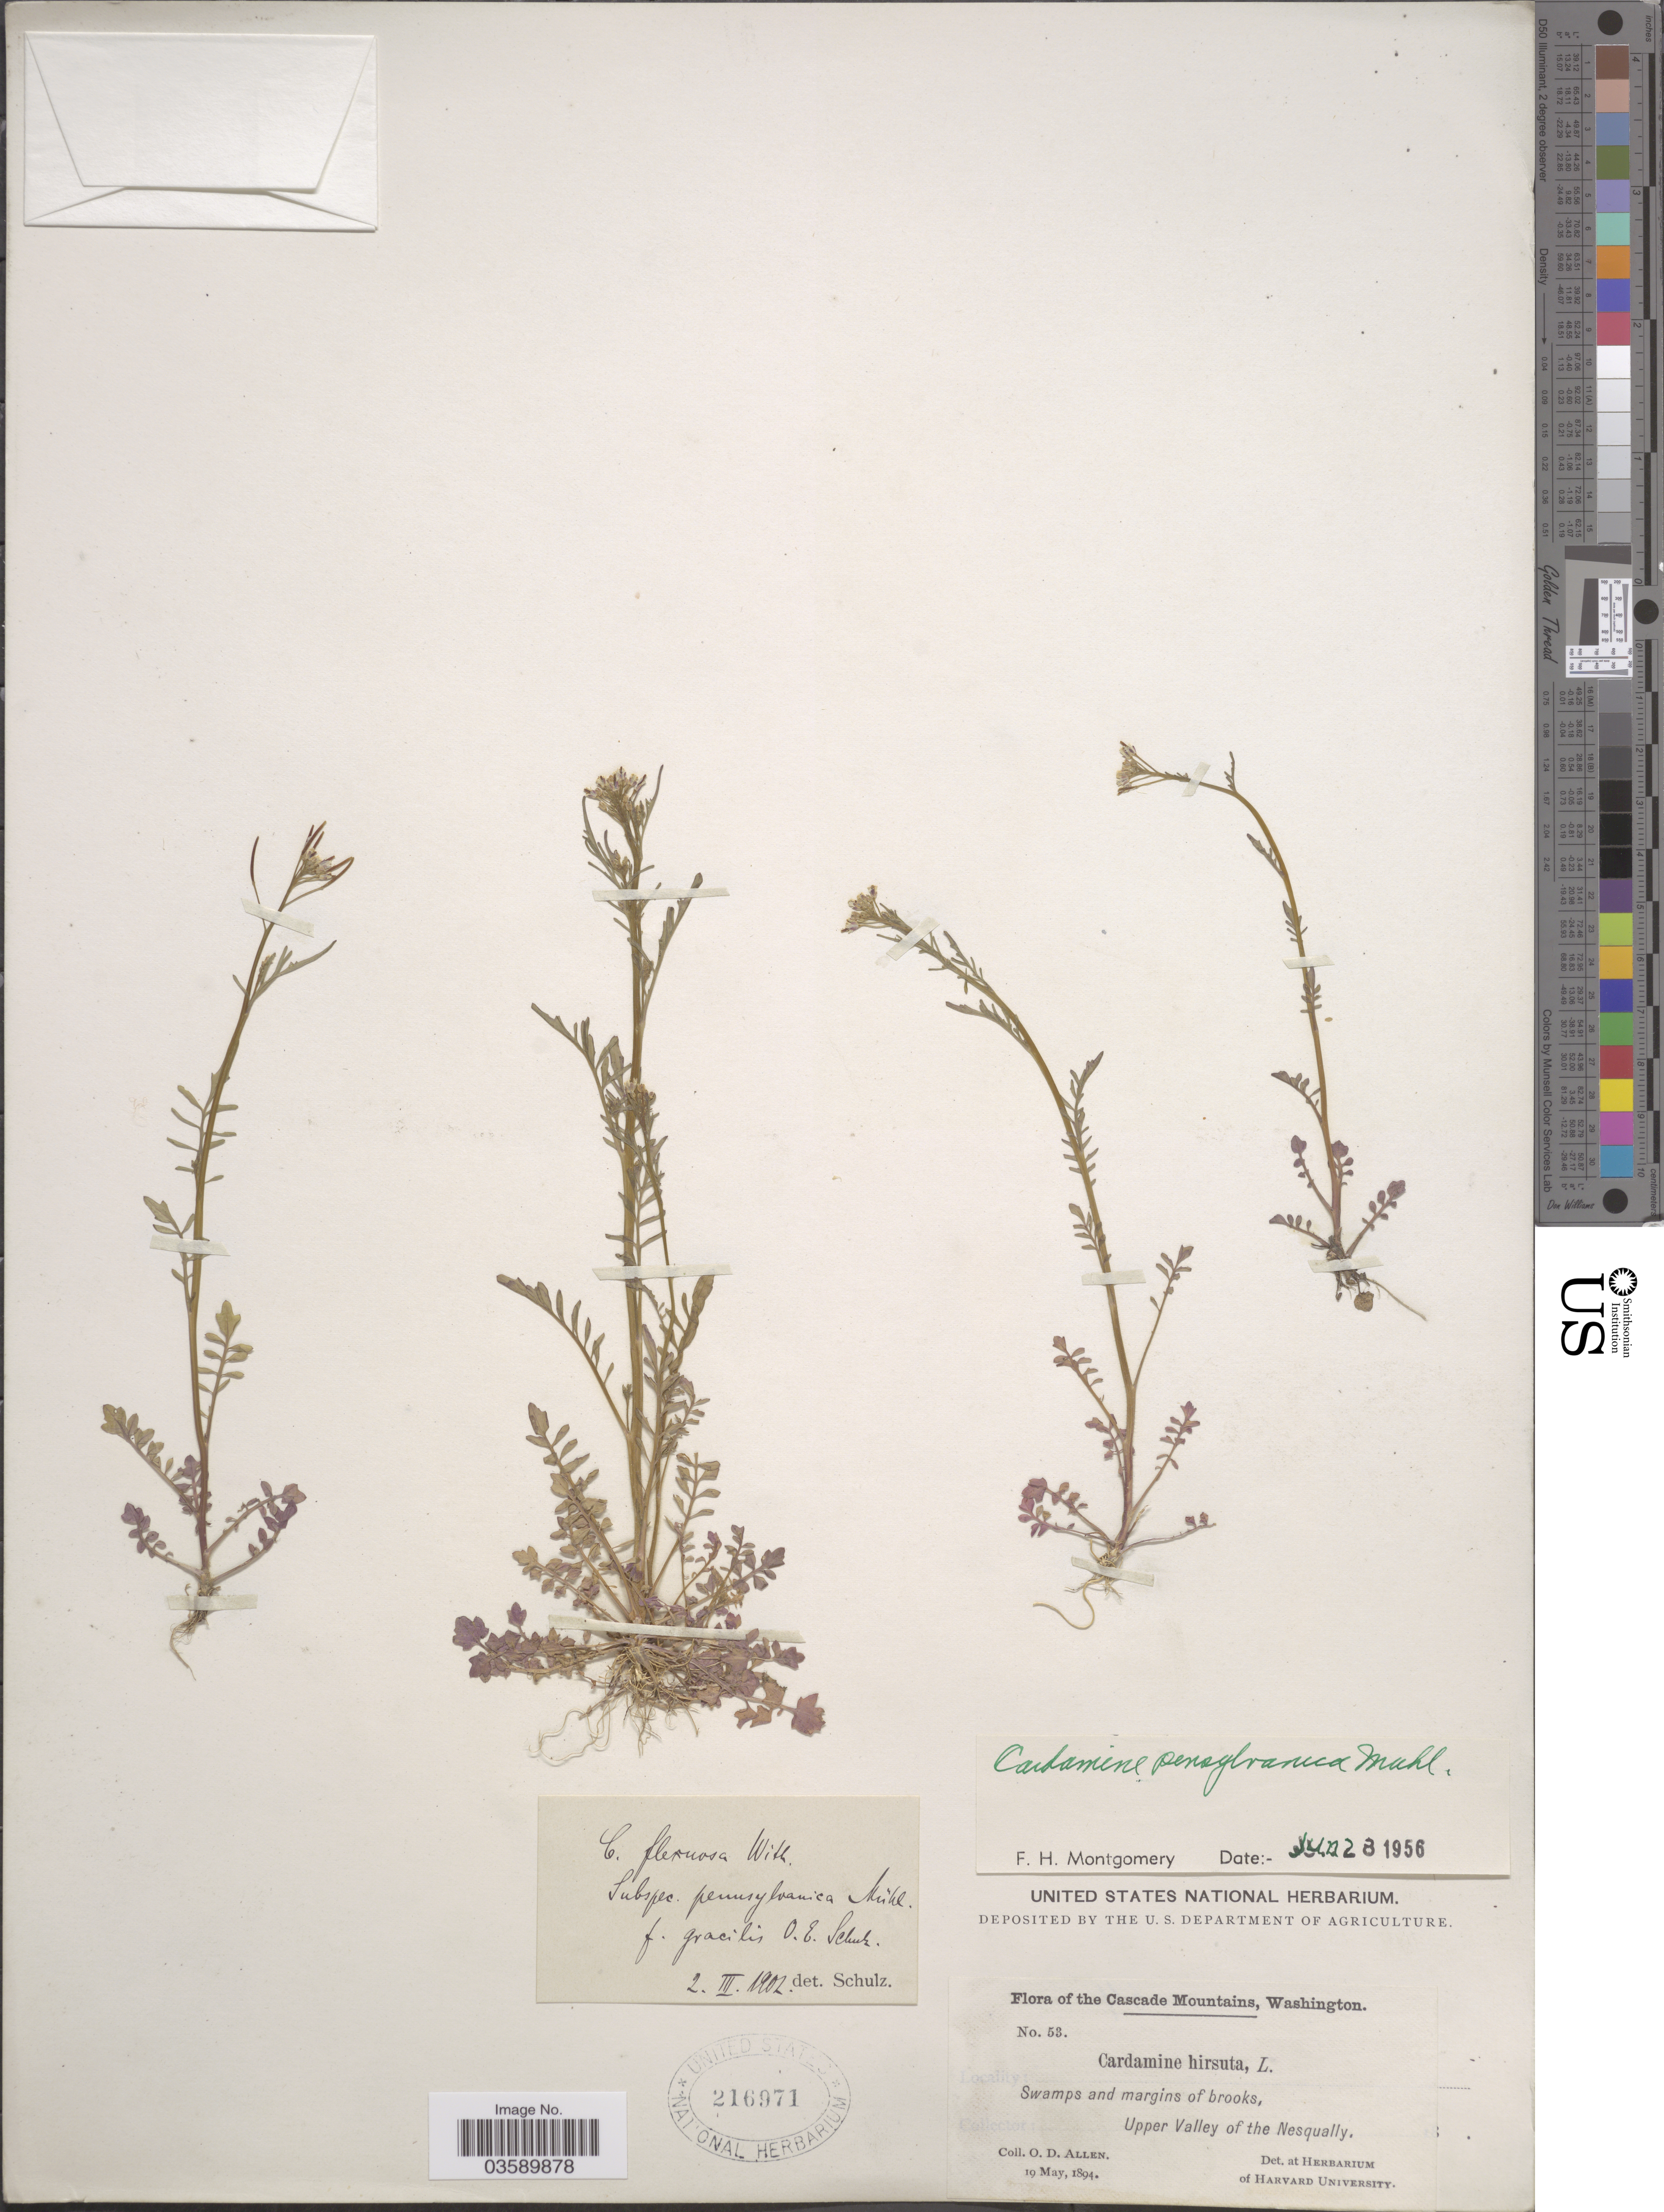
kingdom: Plantae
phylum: Tracheophyta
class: Magnoliopsida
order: Brassicales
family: Brassicaceae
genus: Cardamine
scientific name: Cardamine pensylvanica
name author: Muhl. ex Willd.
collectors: O. D. Allen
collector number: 53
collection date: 1894-05-19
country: United States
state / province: Washington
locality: The Cascade Mountains. Upper Valley of the Nesqually.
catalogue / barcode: US 216971